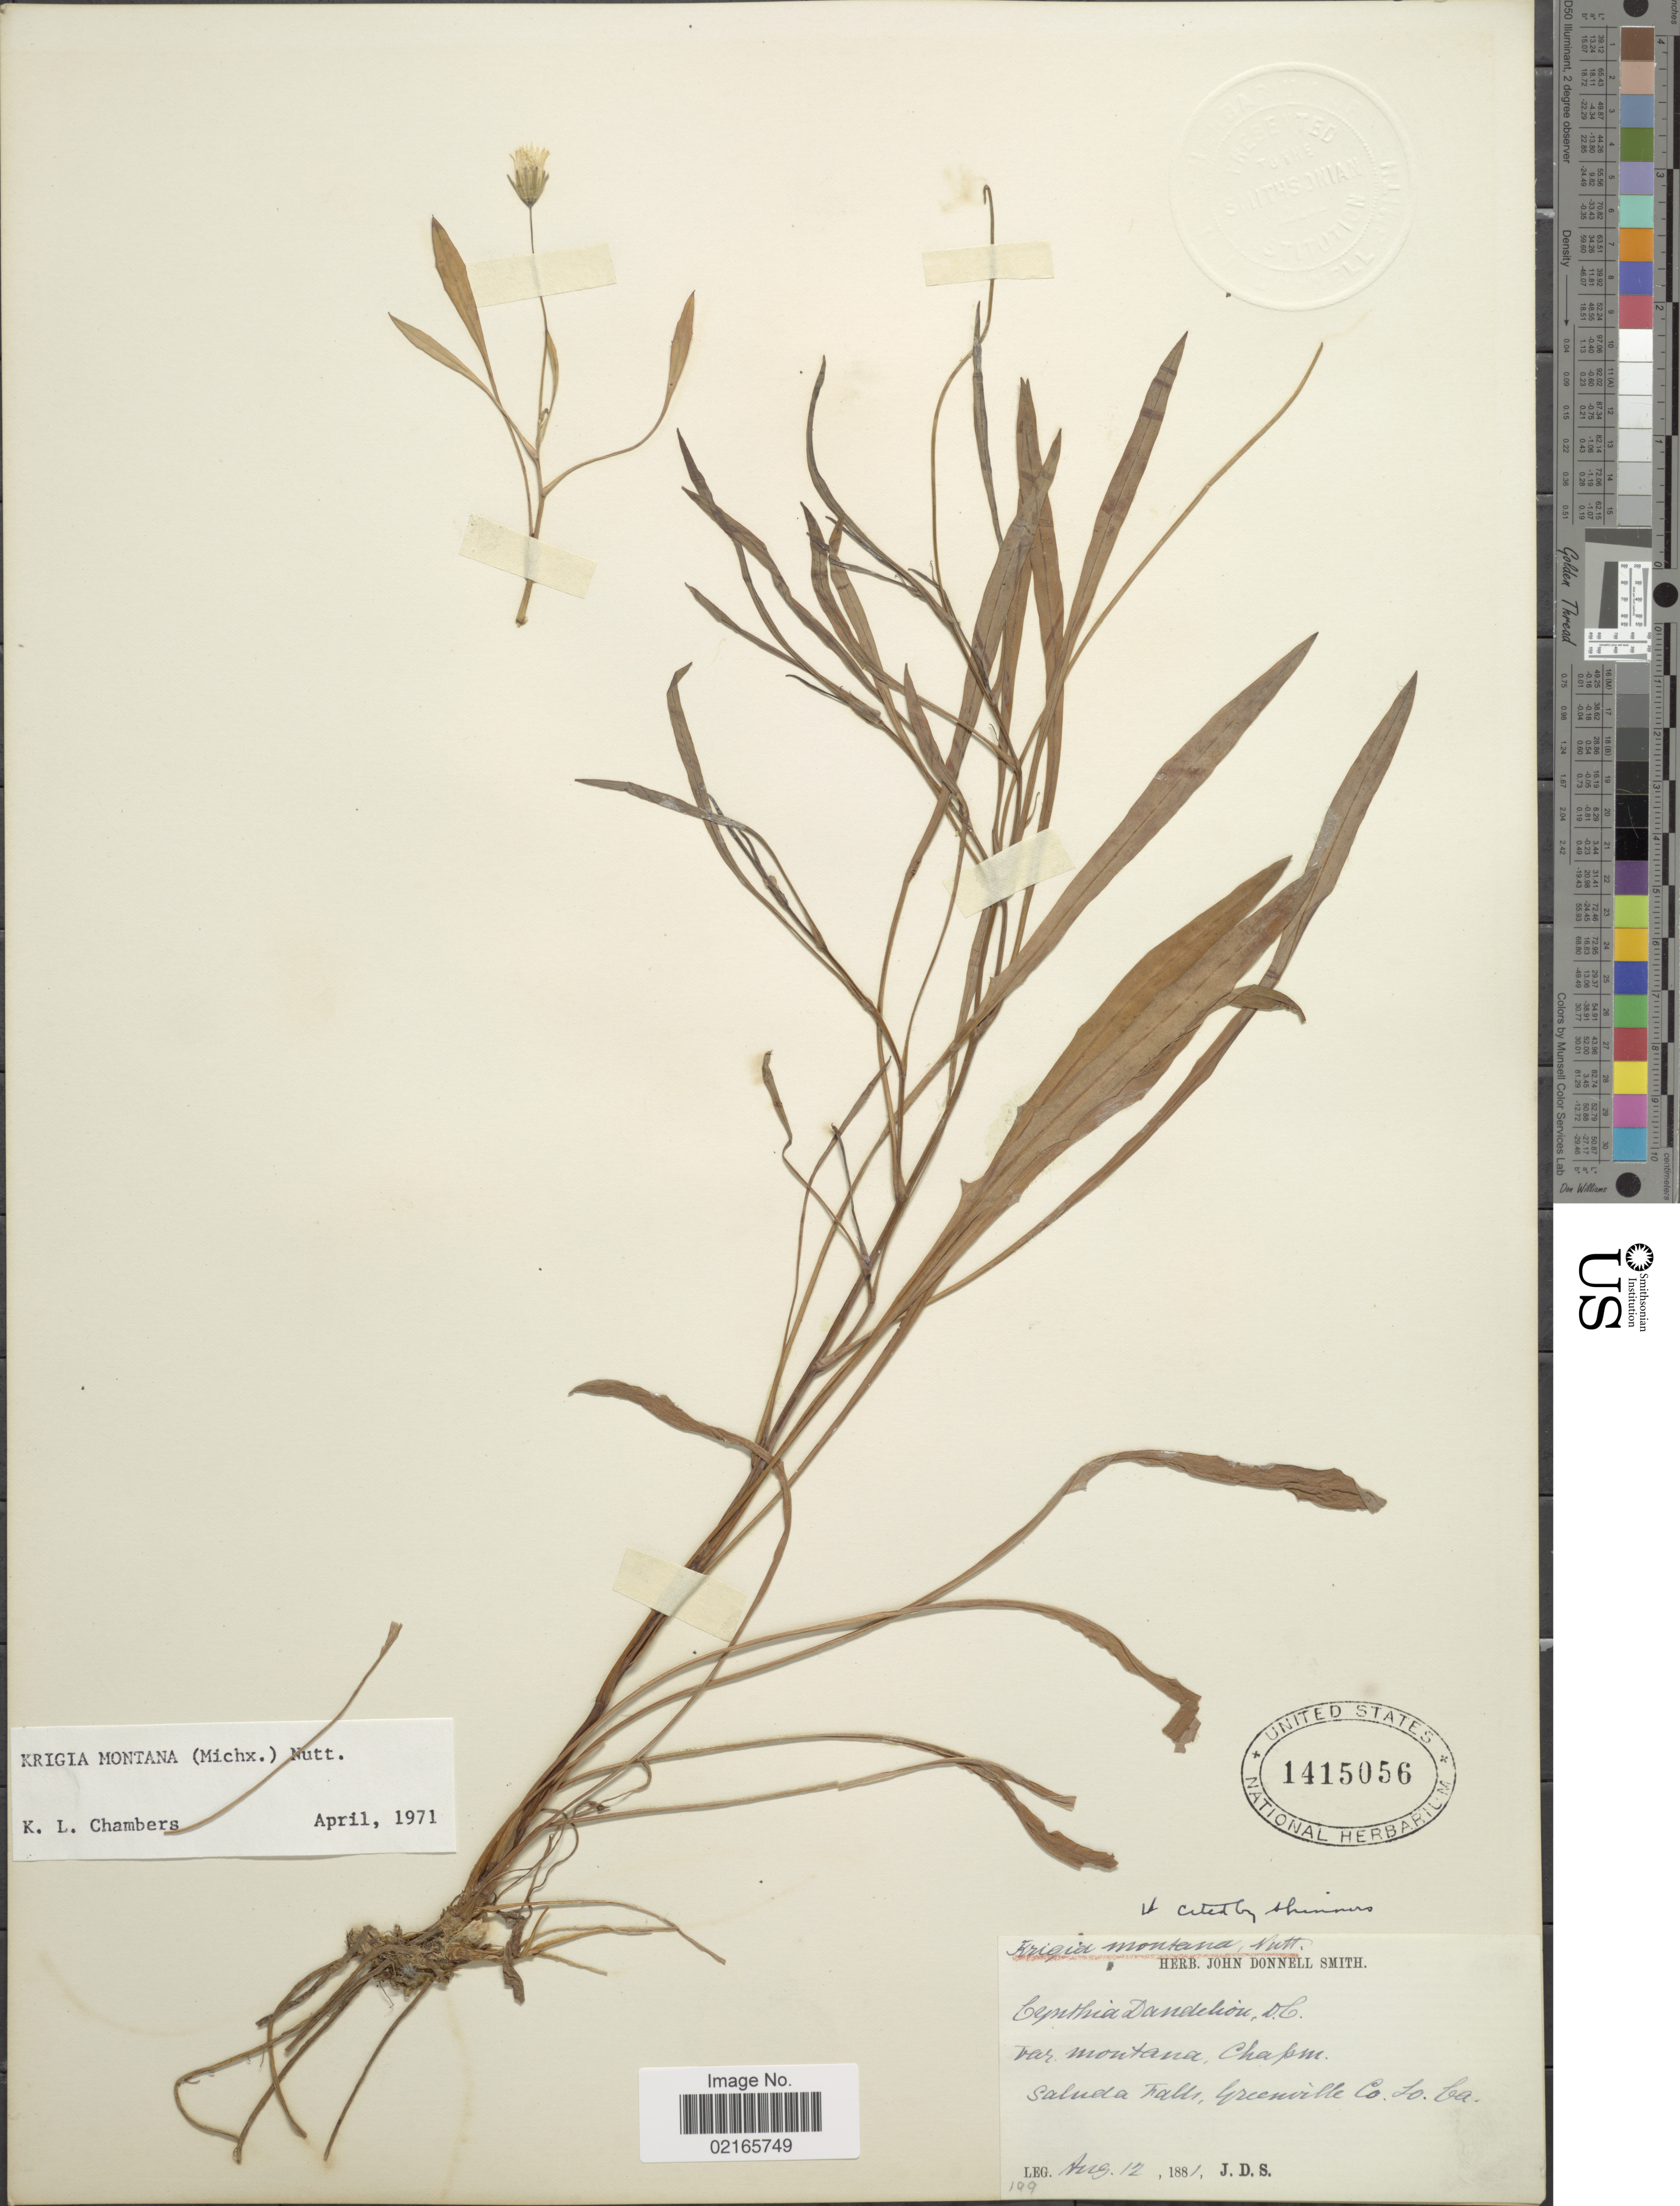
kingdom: Plantae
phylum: Tracheophyta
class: Magnoliopsida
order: Asterales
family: Asteraceae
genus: Krigia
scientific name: Krigia montana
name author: Nutt.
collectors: J. Donnell Smith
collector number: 199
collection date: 1881-08-12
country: United States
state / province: South Carolina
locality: Montana, Chapm, Saluda Falls, Greenville Co.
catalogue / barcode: US 1415056